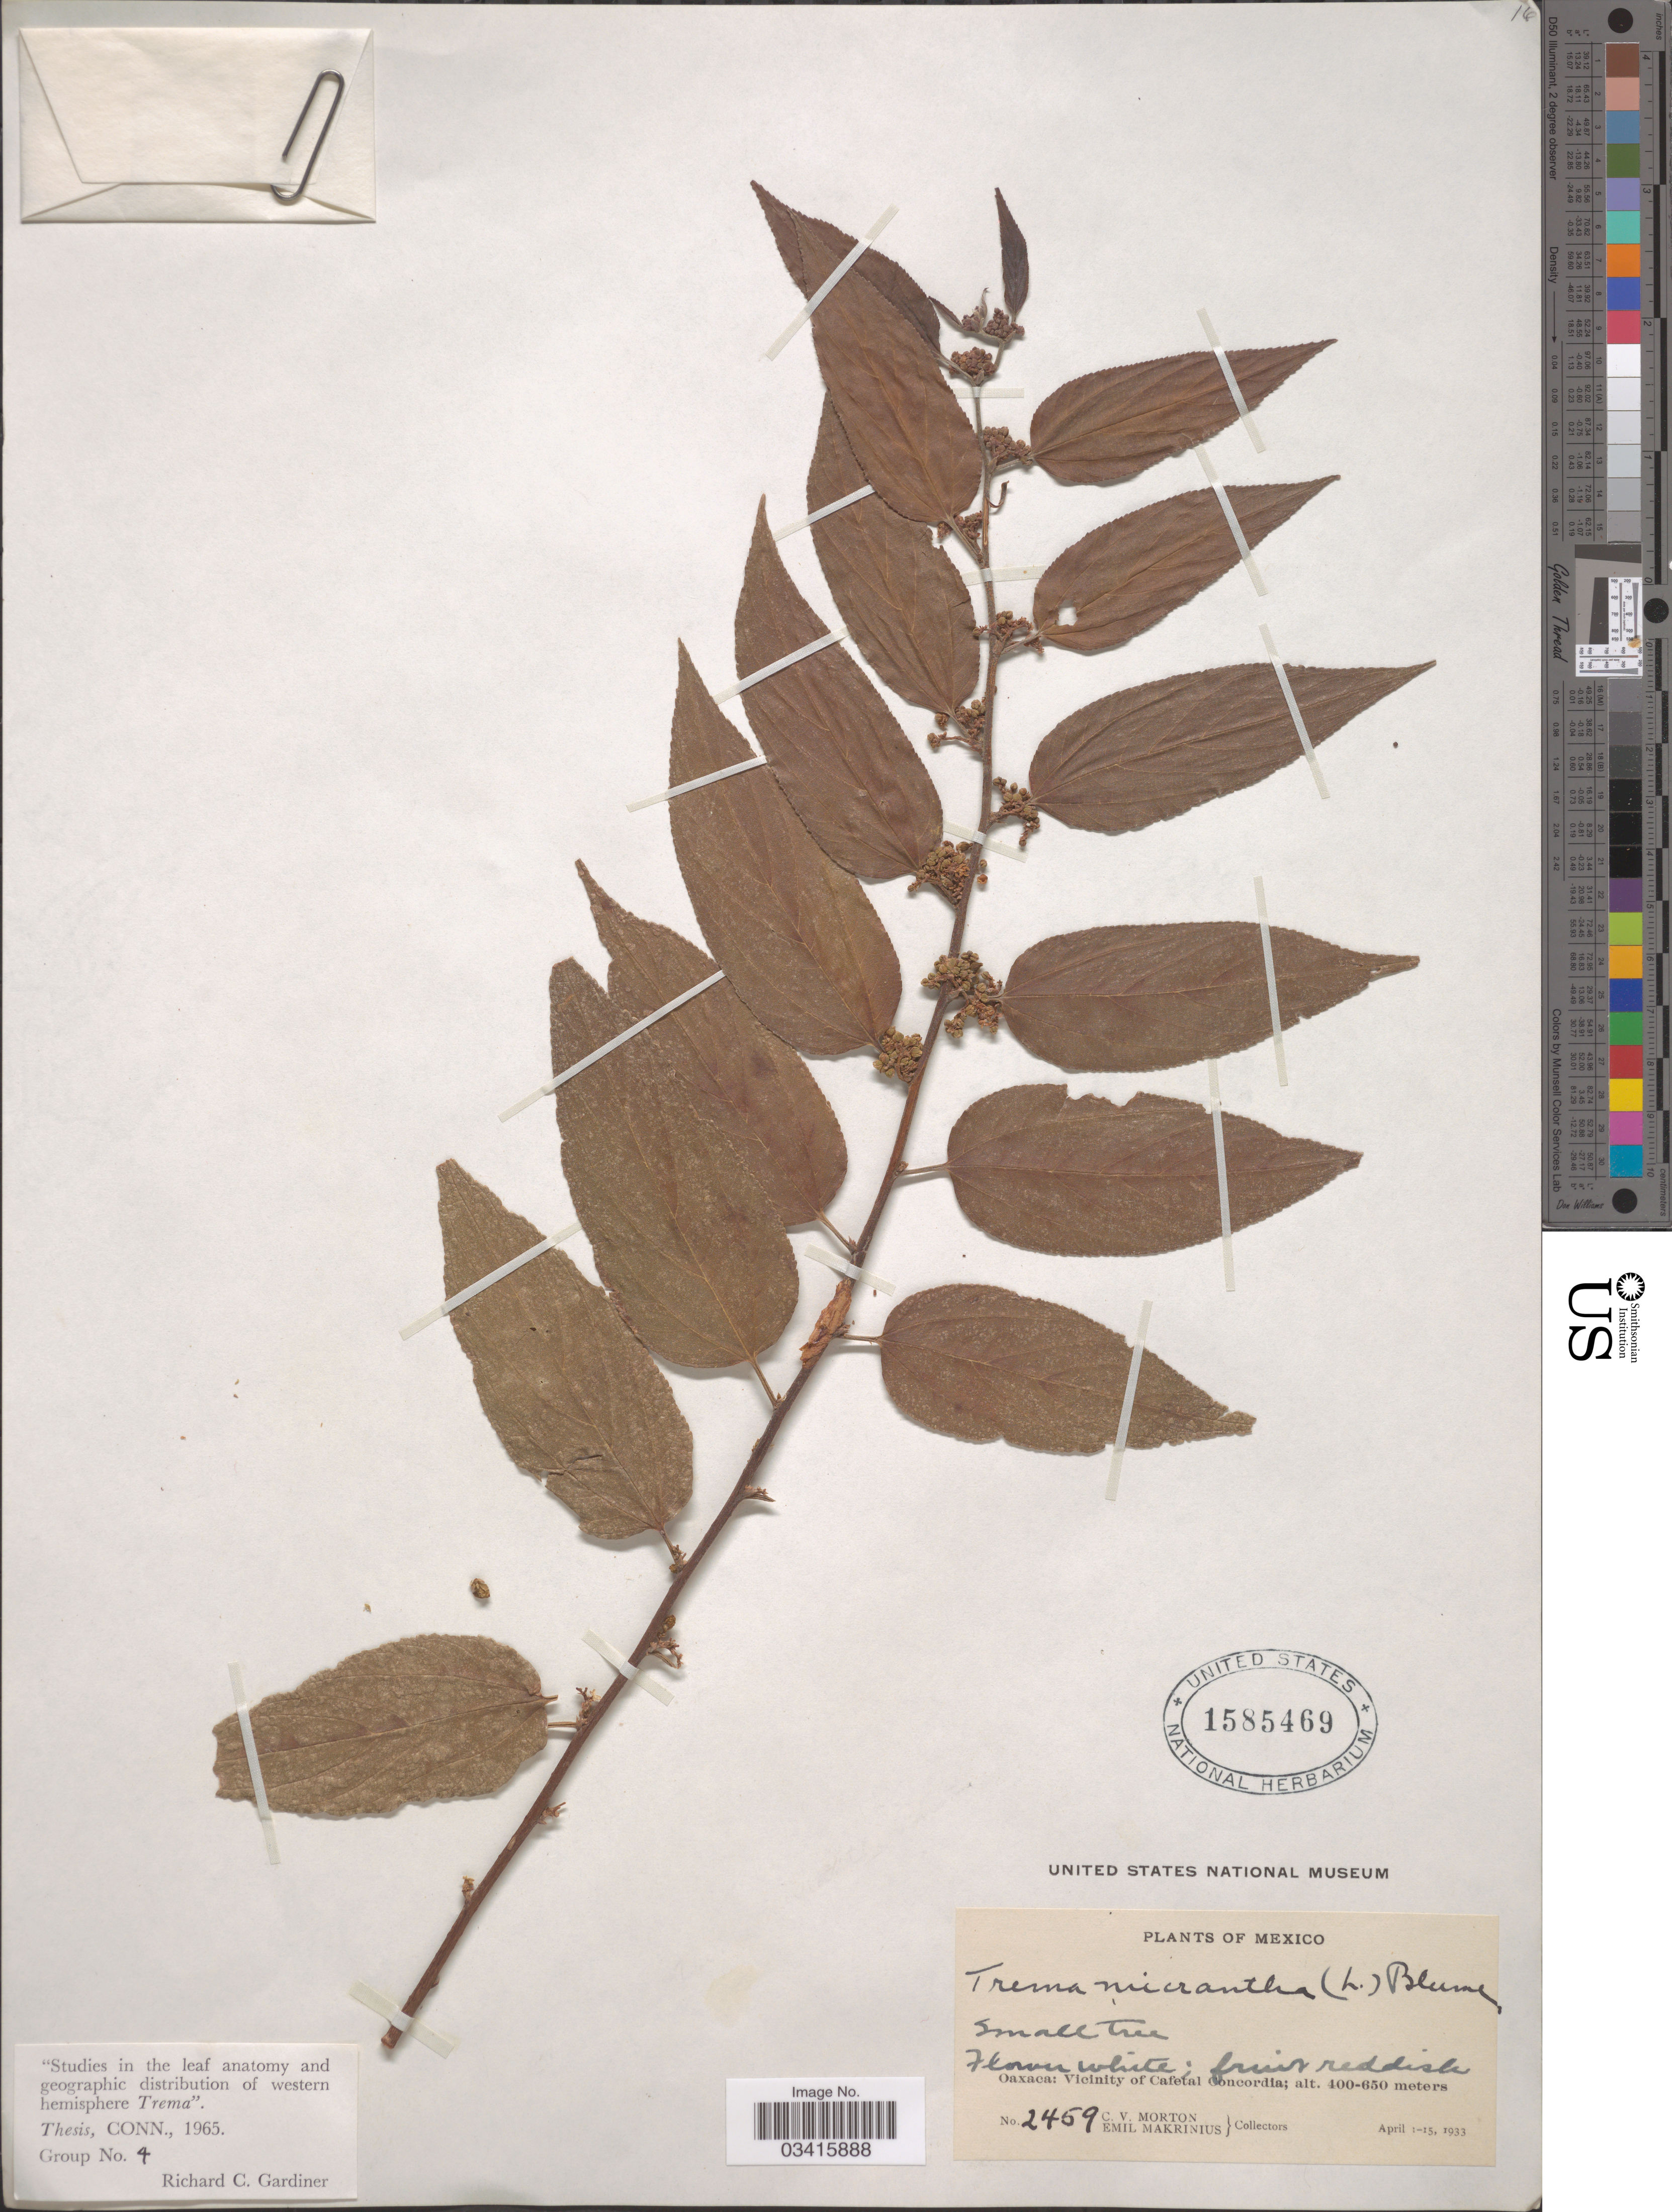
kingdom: Plantae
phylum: Tracheophyta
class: Magnoliopsida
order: Rosales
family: Cannabaceae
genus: Trema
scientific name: Trema micranthum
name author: (L.) Blume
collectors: C. V. Morton & E. Makrinius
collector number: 2459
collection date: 1933-04-01/1933-04-15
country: Mexico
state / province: Oaxaca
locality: Vicinity of Cafetal Concordia.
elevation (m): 400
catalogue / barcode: US 1585469